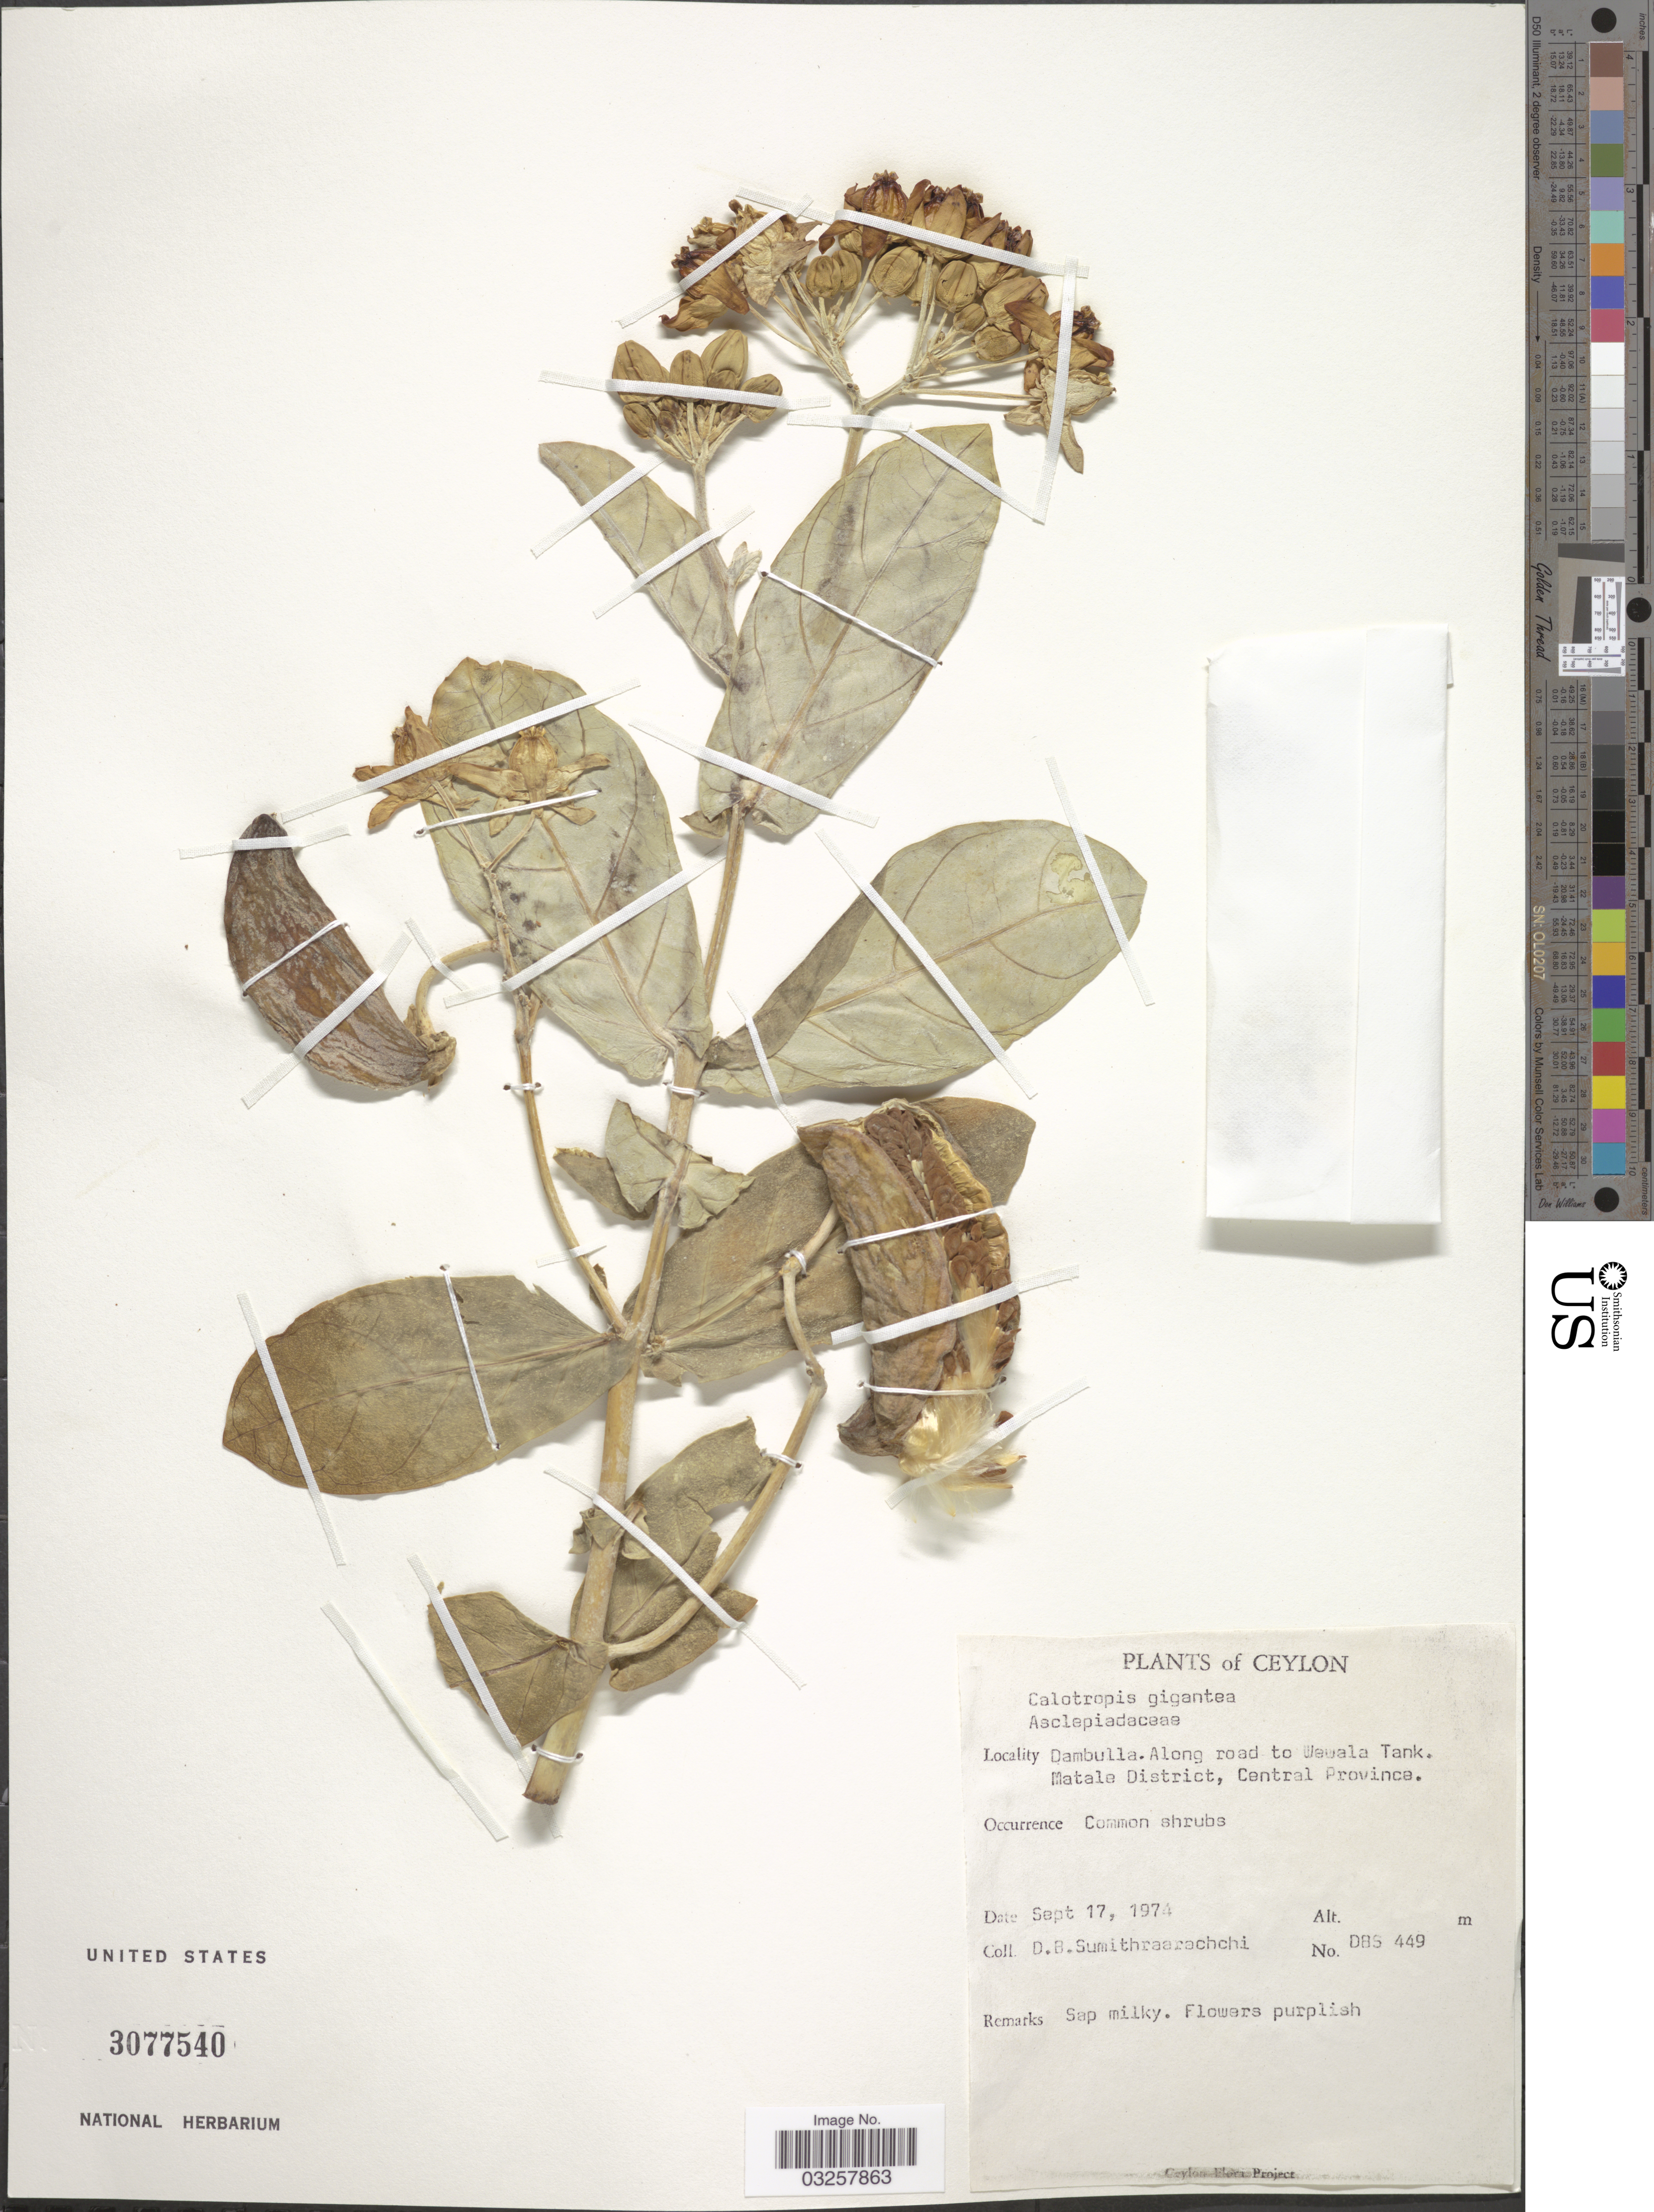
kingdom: Plantae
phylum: Tracheophyta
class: Magnoliopsida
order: Gentianales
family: Apocynaceae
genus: Calotropis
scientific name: Calotropis gigantea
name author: (L.) W.T. Aiton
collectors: D. B. Sumithraarachchi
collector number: DBS 449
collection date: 1974-09-17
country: Sri Lanka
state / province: Central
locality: Ceylon. Dambulla. Along road to Wewala Tank. Matale District.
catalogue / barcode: US 3077540